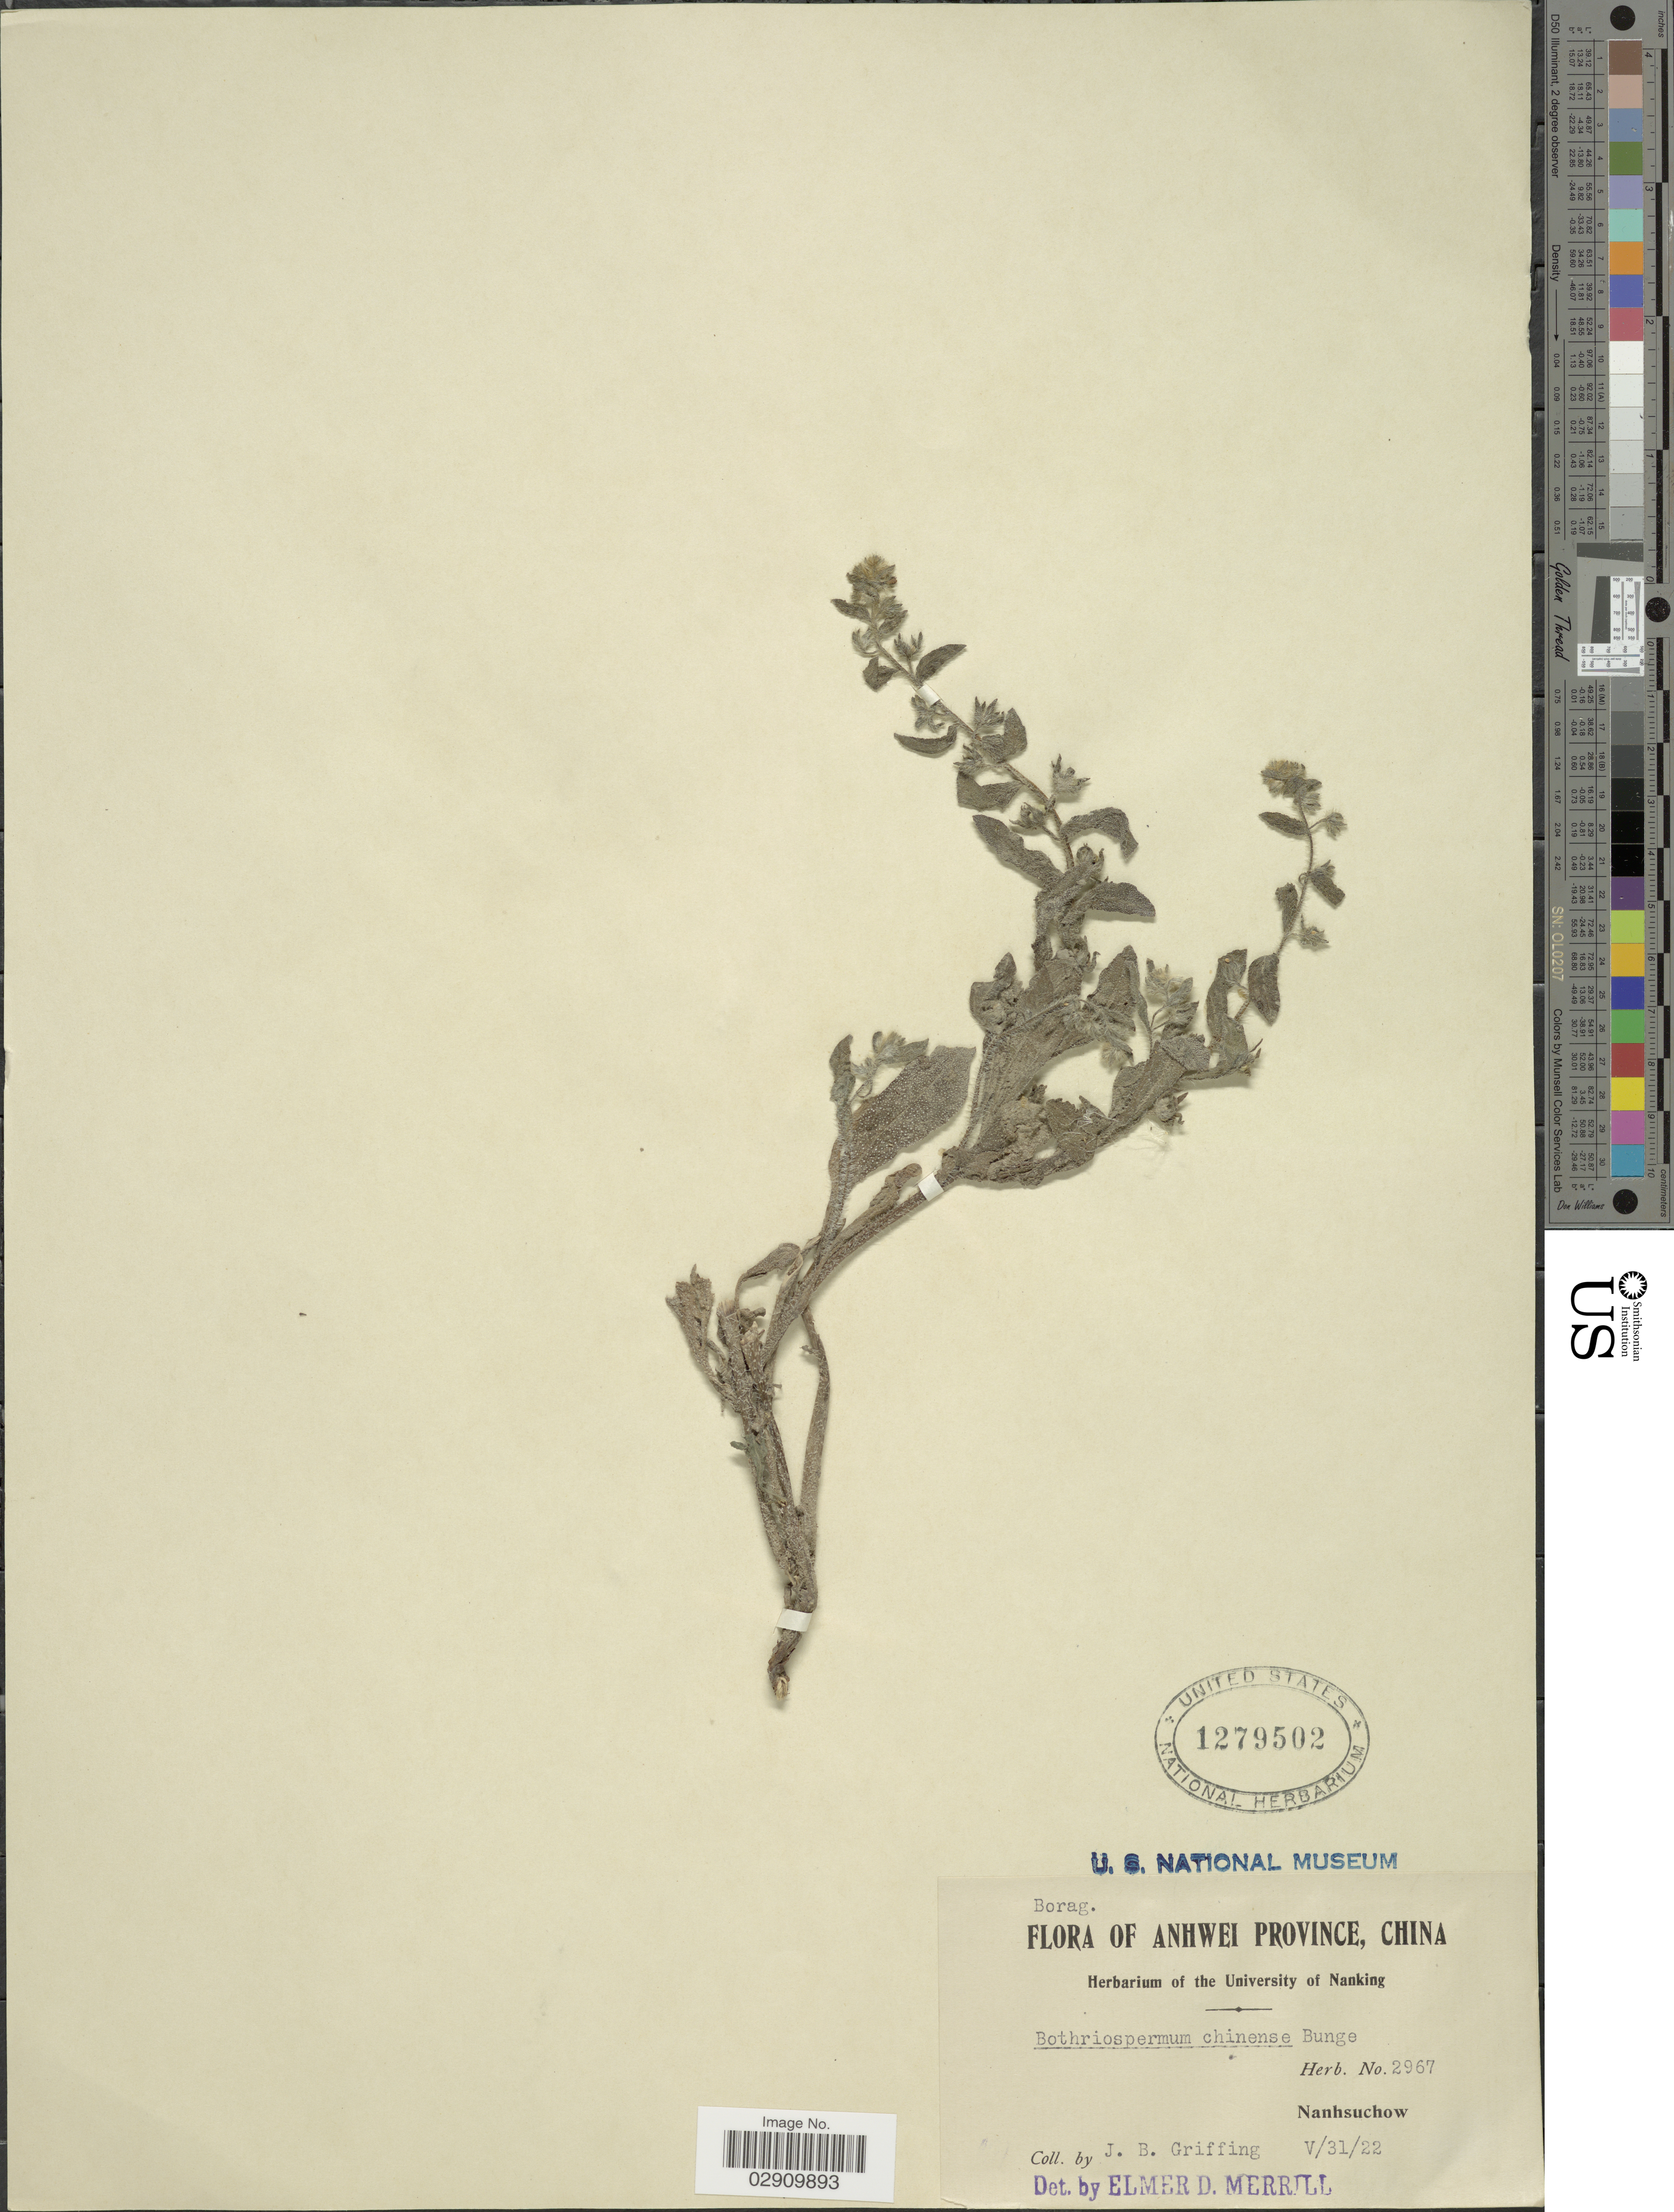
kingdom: Plantae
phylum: Tracheophyta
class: Magnoliopsida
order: Boraginales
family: Boraginaceae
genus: Bothriospermum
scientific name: Bothriospermum chinense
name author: Bunge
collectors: J. Griffing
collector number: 2967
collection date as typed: Transcribed d/m/y: 31/5/22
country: China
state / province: Anhui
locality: Anhwei, Nanhsuchow.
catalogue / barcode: US 1279502